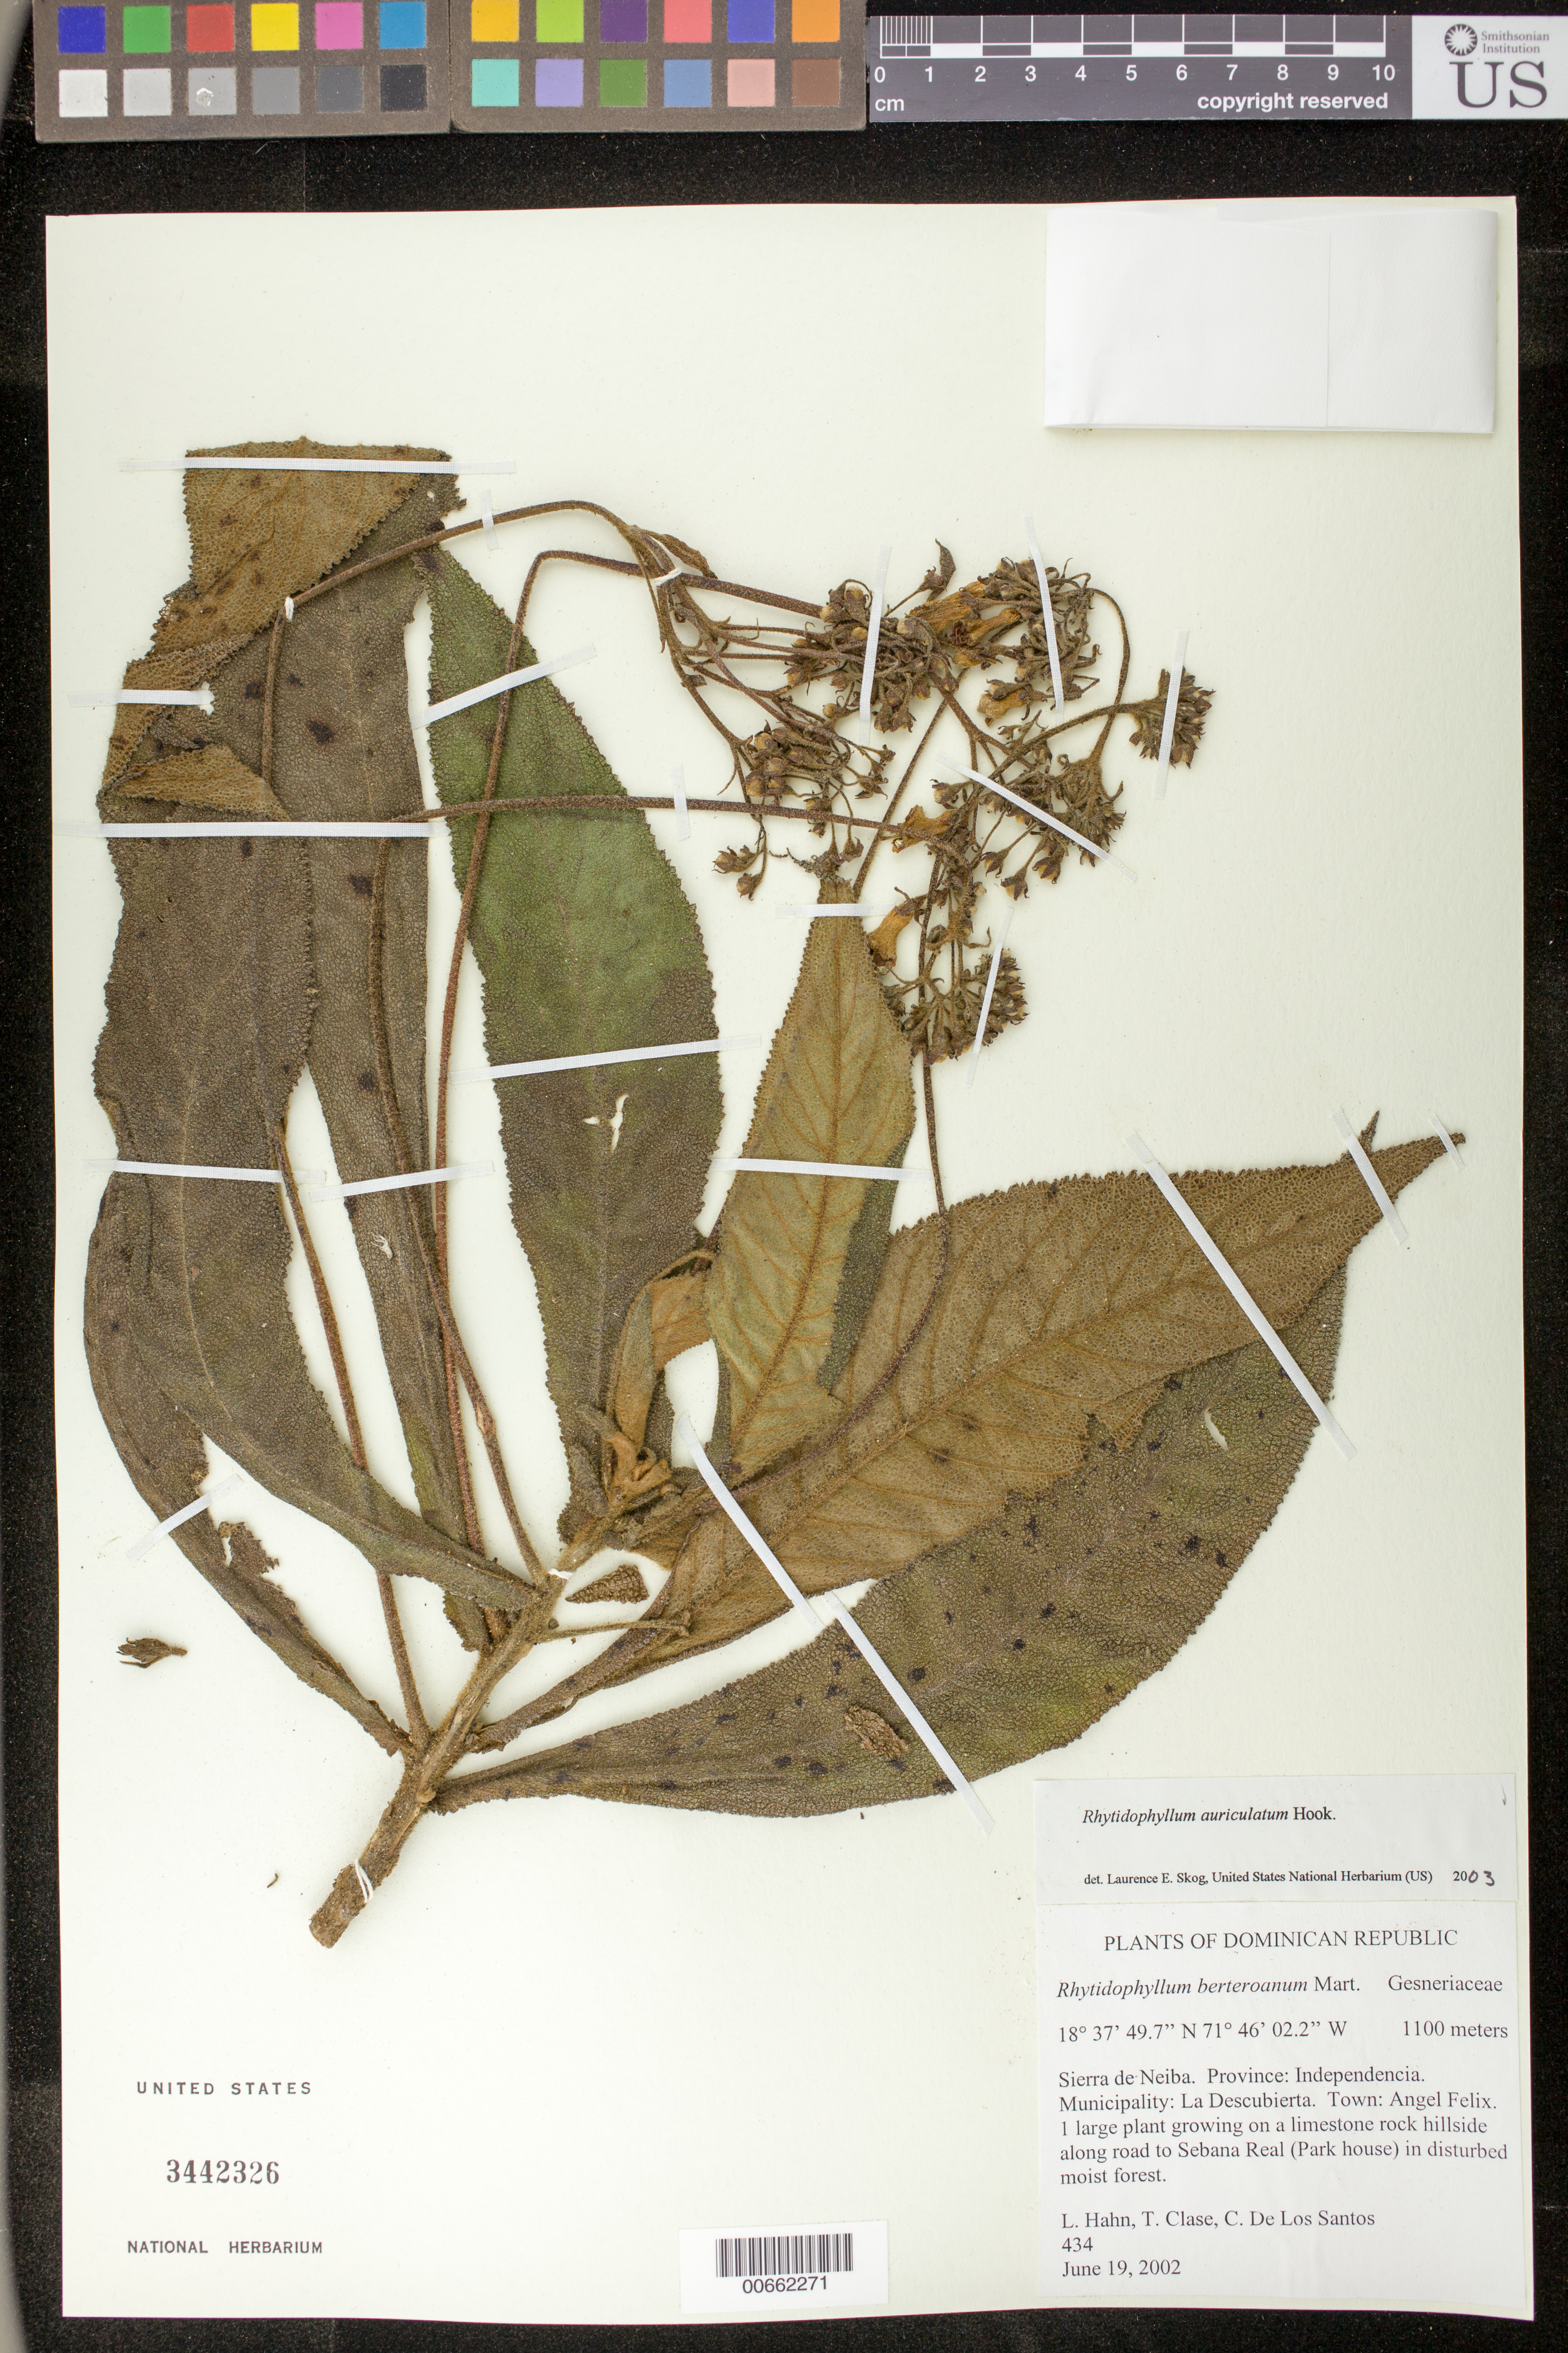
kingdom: Plantae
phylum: Tracheophyta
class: Magnoliopsida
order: Lamiales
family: Gesneriaceae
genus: Rhytidophyllum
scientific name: Rhytidophyllum auriculatum var. angustatum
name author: Urb.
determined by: Skog, Laurence E.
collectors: L. Hahn, T. Clase & C. De Los Santos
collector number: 434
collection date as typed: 19 Jun 2002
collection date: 2002-06-19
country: Dominican Republic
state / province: Independencia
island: Hispaniola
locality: Sierra de Neiba. Province: Independencia. Municipality: La Descubierta. Town: Angel Felix. Along road to Sebana Real (Park house)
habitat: On limestone rock hillside in disturbed moist forest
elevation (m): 1100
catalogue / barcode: US 3442326